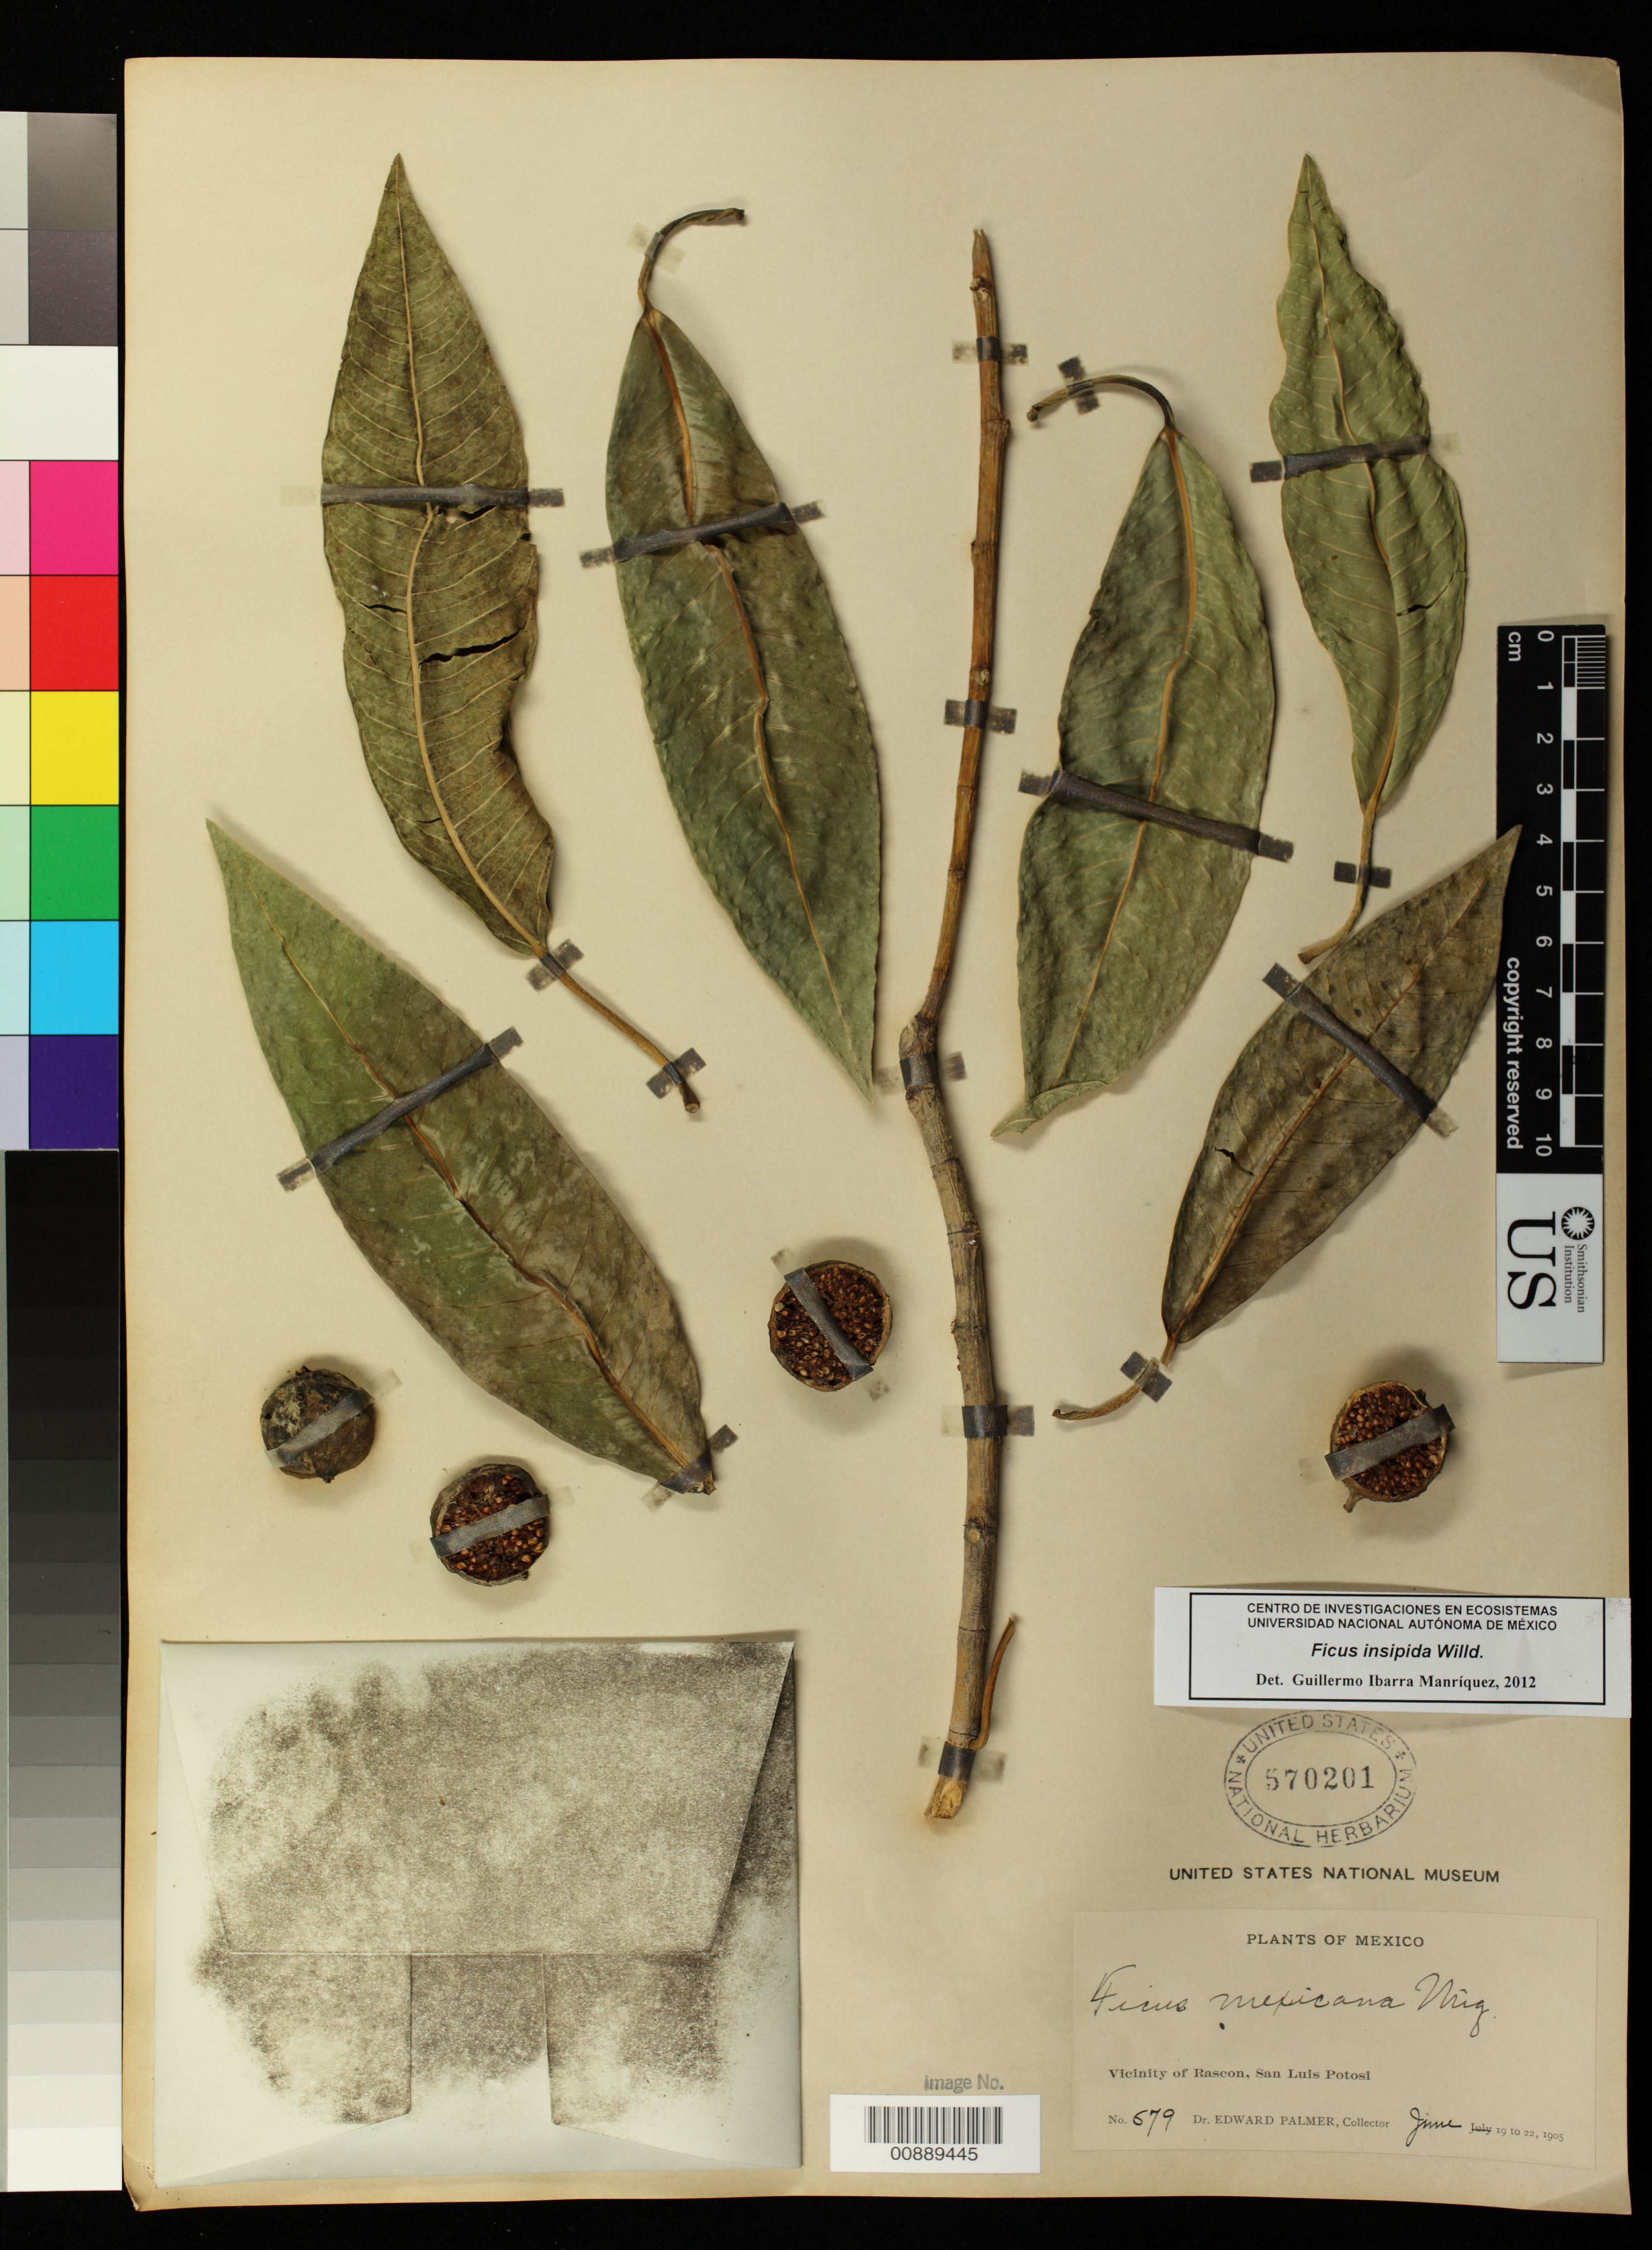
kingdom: Plantae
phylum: Tracheophyta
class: Magnoliopsida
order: Rosales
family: Moraceae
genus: Ficus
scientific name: Ficus insipida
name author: Willd.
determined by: Manriquez, G. I.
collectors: E. Palmer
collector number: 679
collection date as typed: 19 Jun 1905 to 22 Jun 1905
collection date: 1905-06-19/1905-06-22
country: Mexico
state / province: San Luis Potosí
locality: Vicinity of Rascon, San Luis Potosí.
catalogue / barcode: US 570201